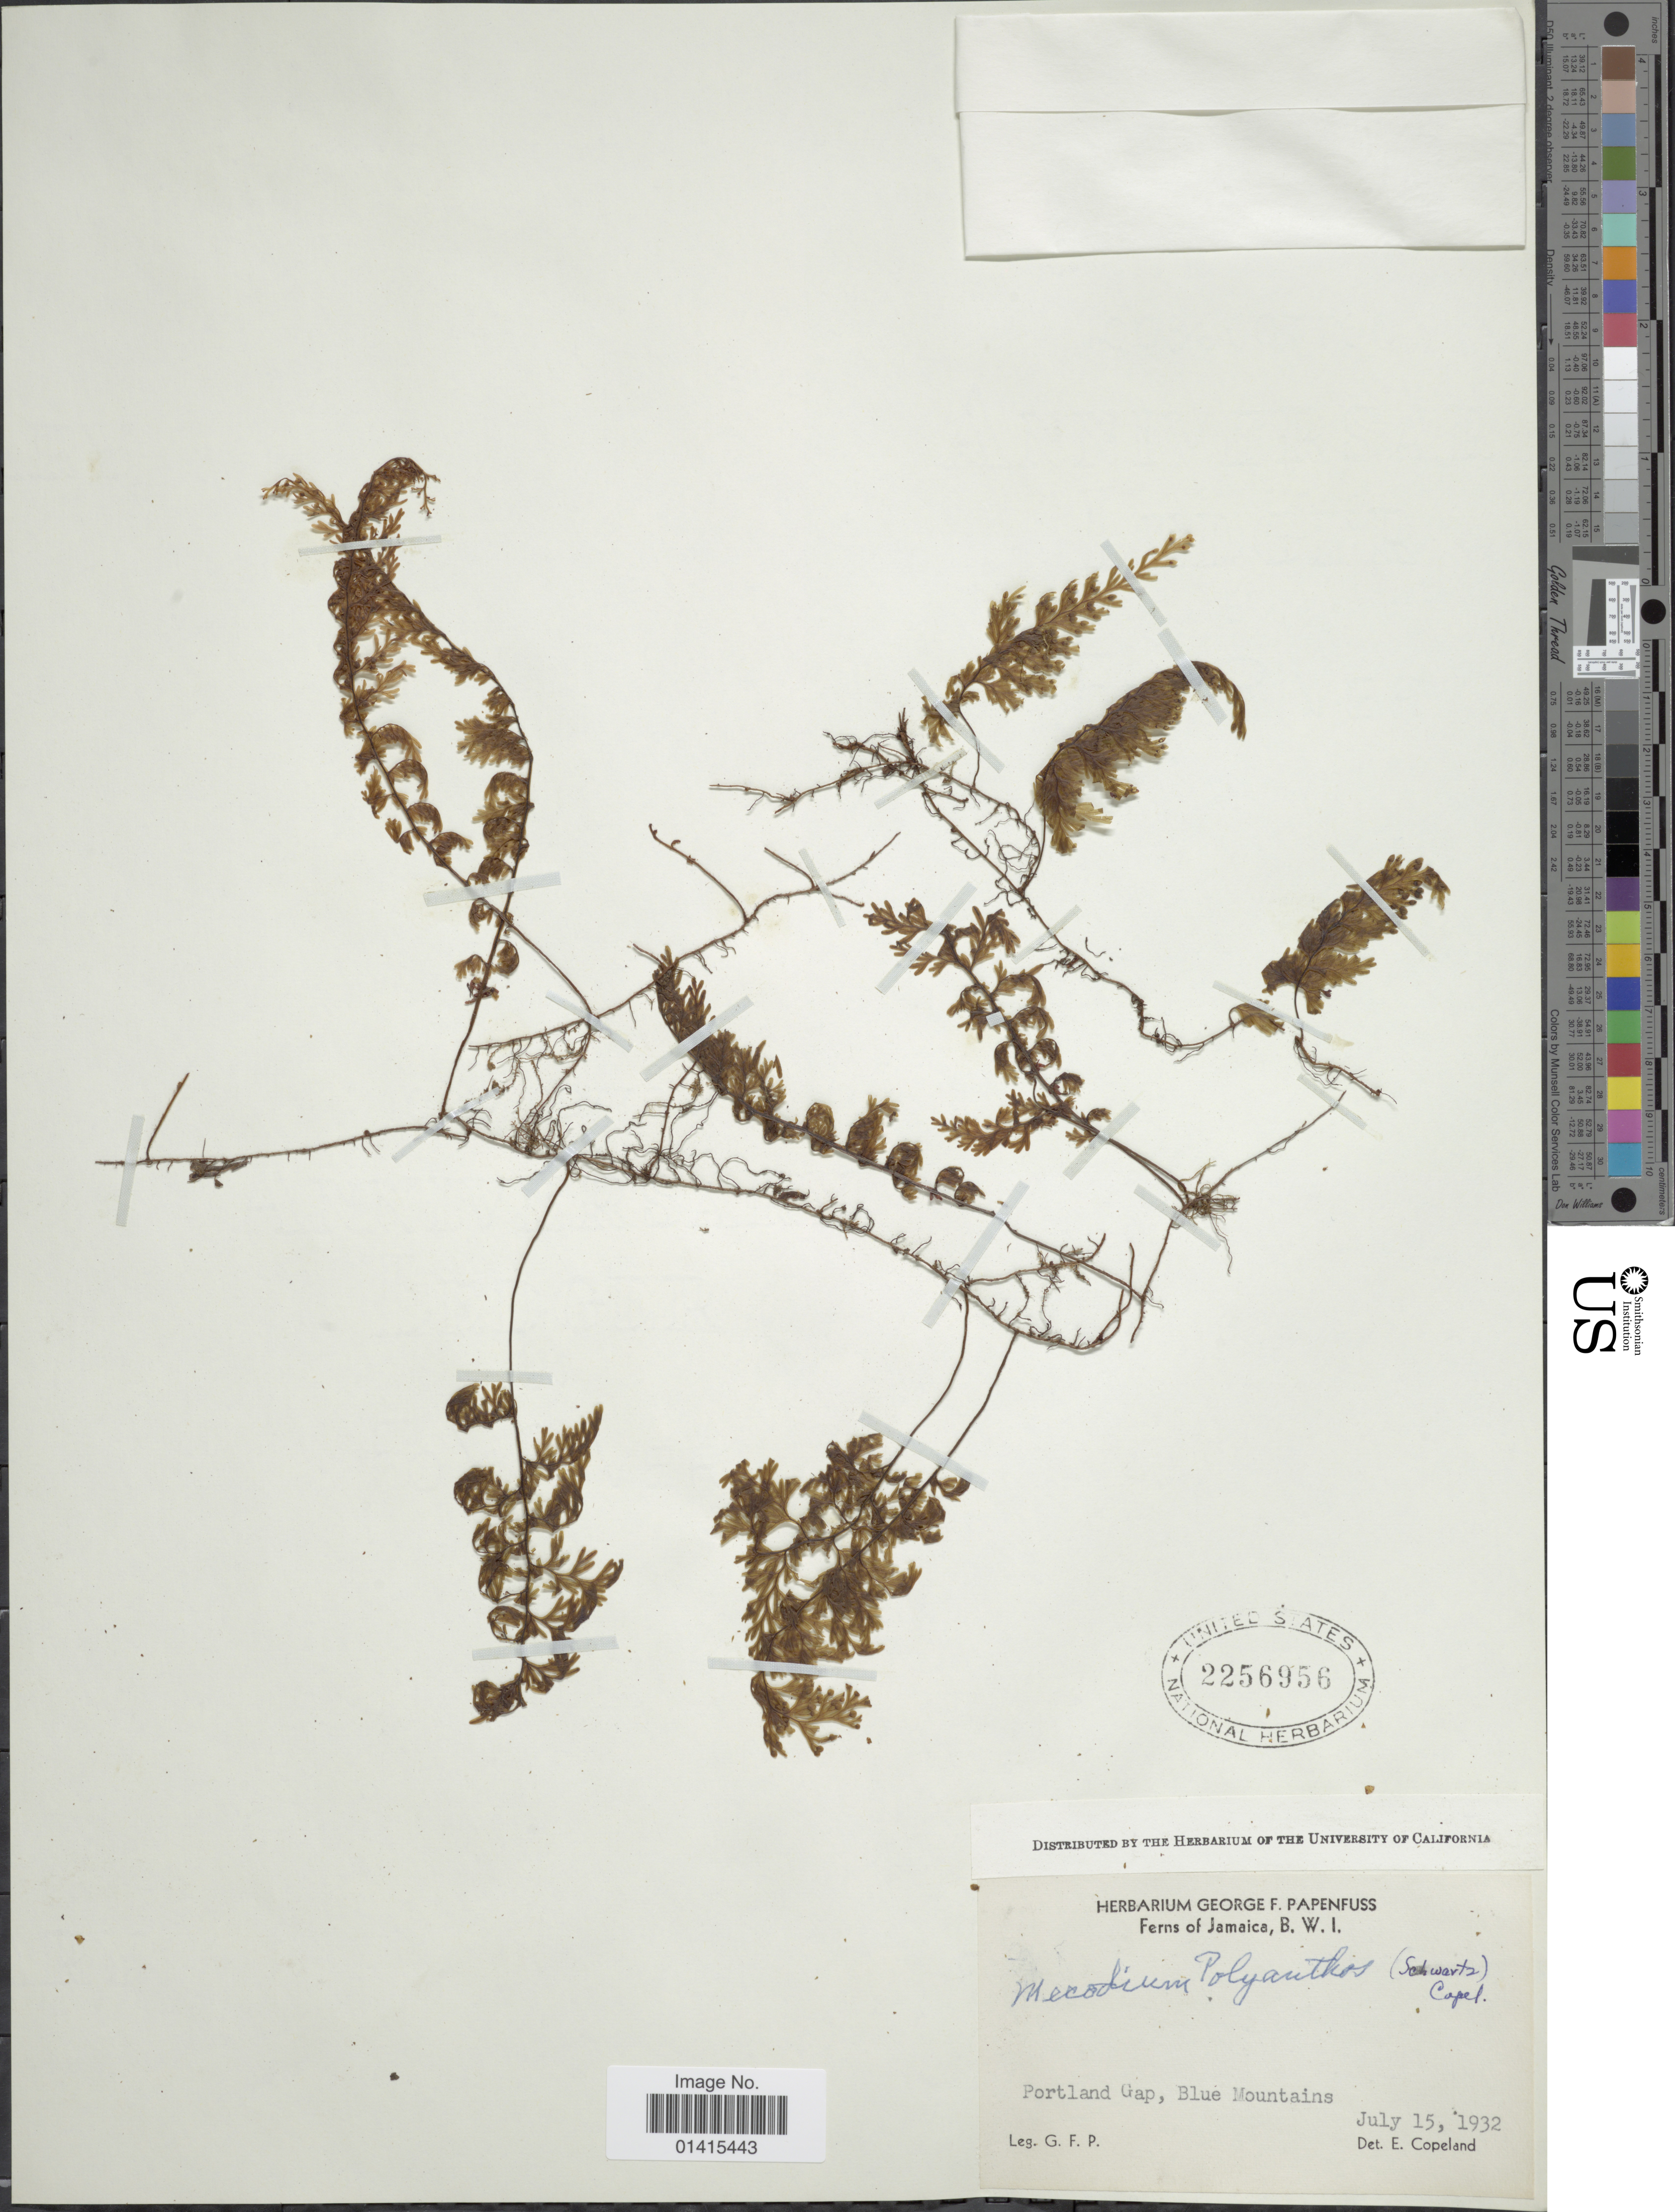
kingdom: Plantae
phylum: Tracheophyta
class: Polypodiopsida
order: Hymenophyllales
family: Hymenophyllaceae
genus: Hymenophyllum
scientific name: Hymenophyllum polyanthos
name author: (Sw.) Sw.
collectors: G. Papenfuss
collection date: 1932-07-15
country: Jamaica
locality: Ferns of Jamaica, B.W.I., Portland Gap, Blue Mountains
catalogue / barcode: US 2256956